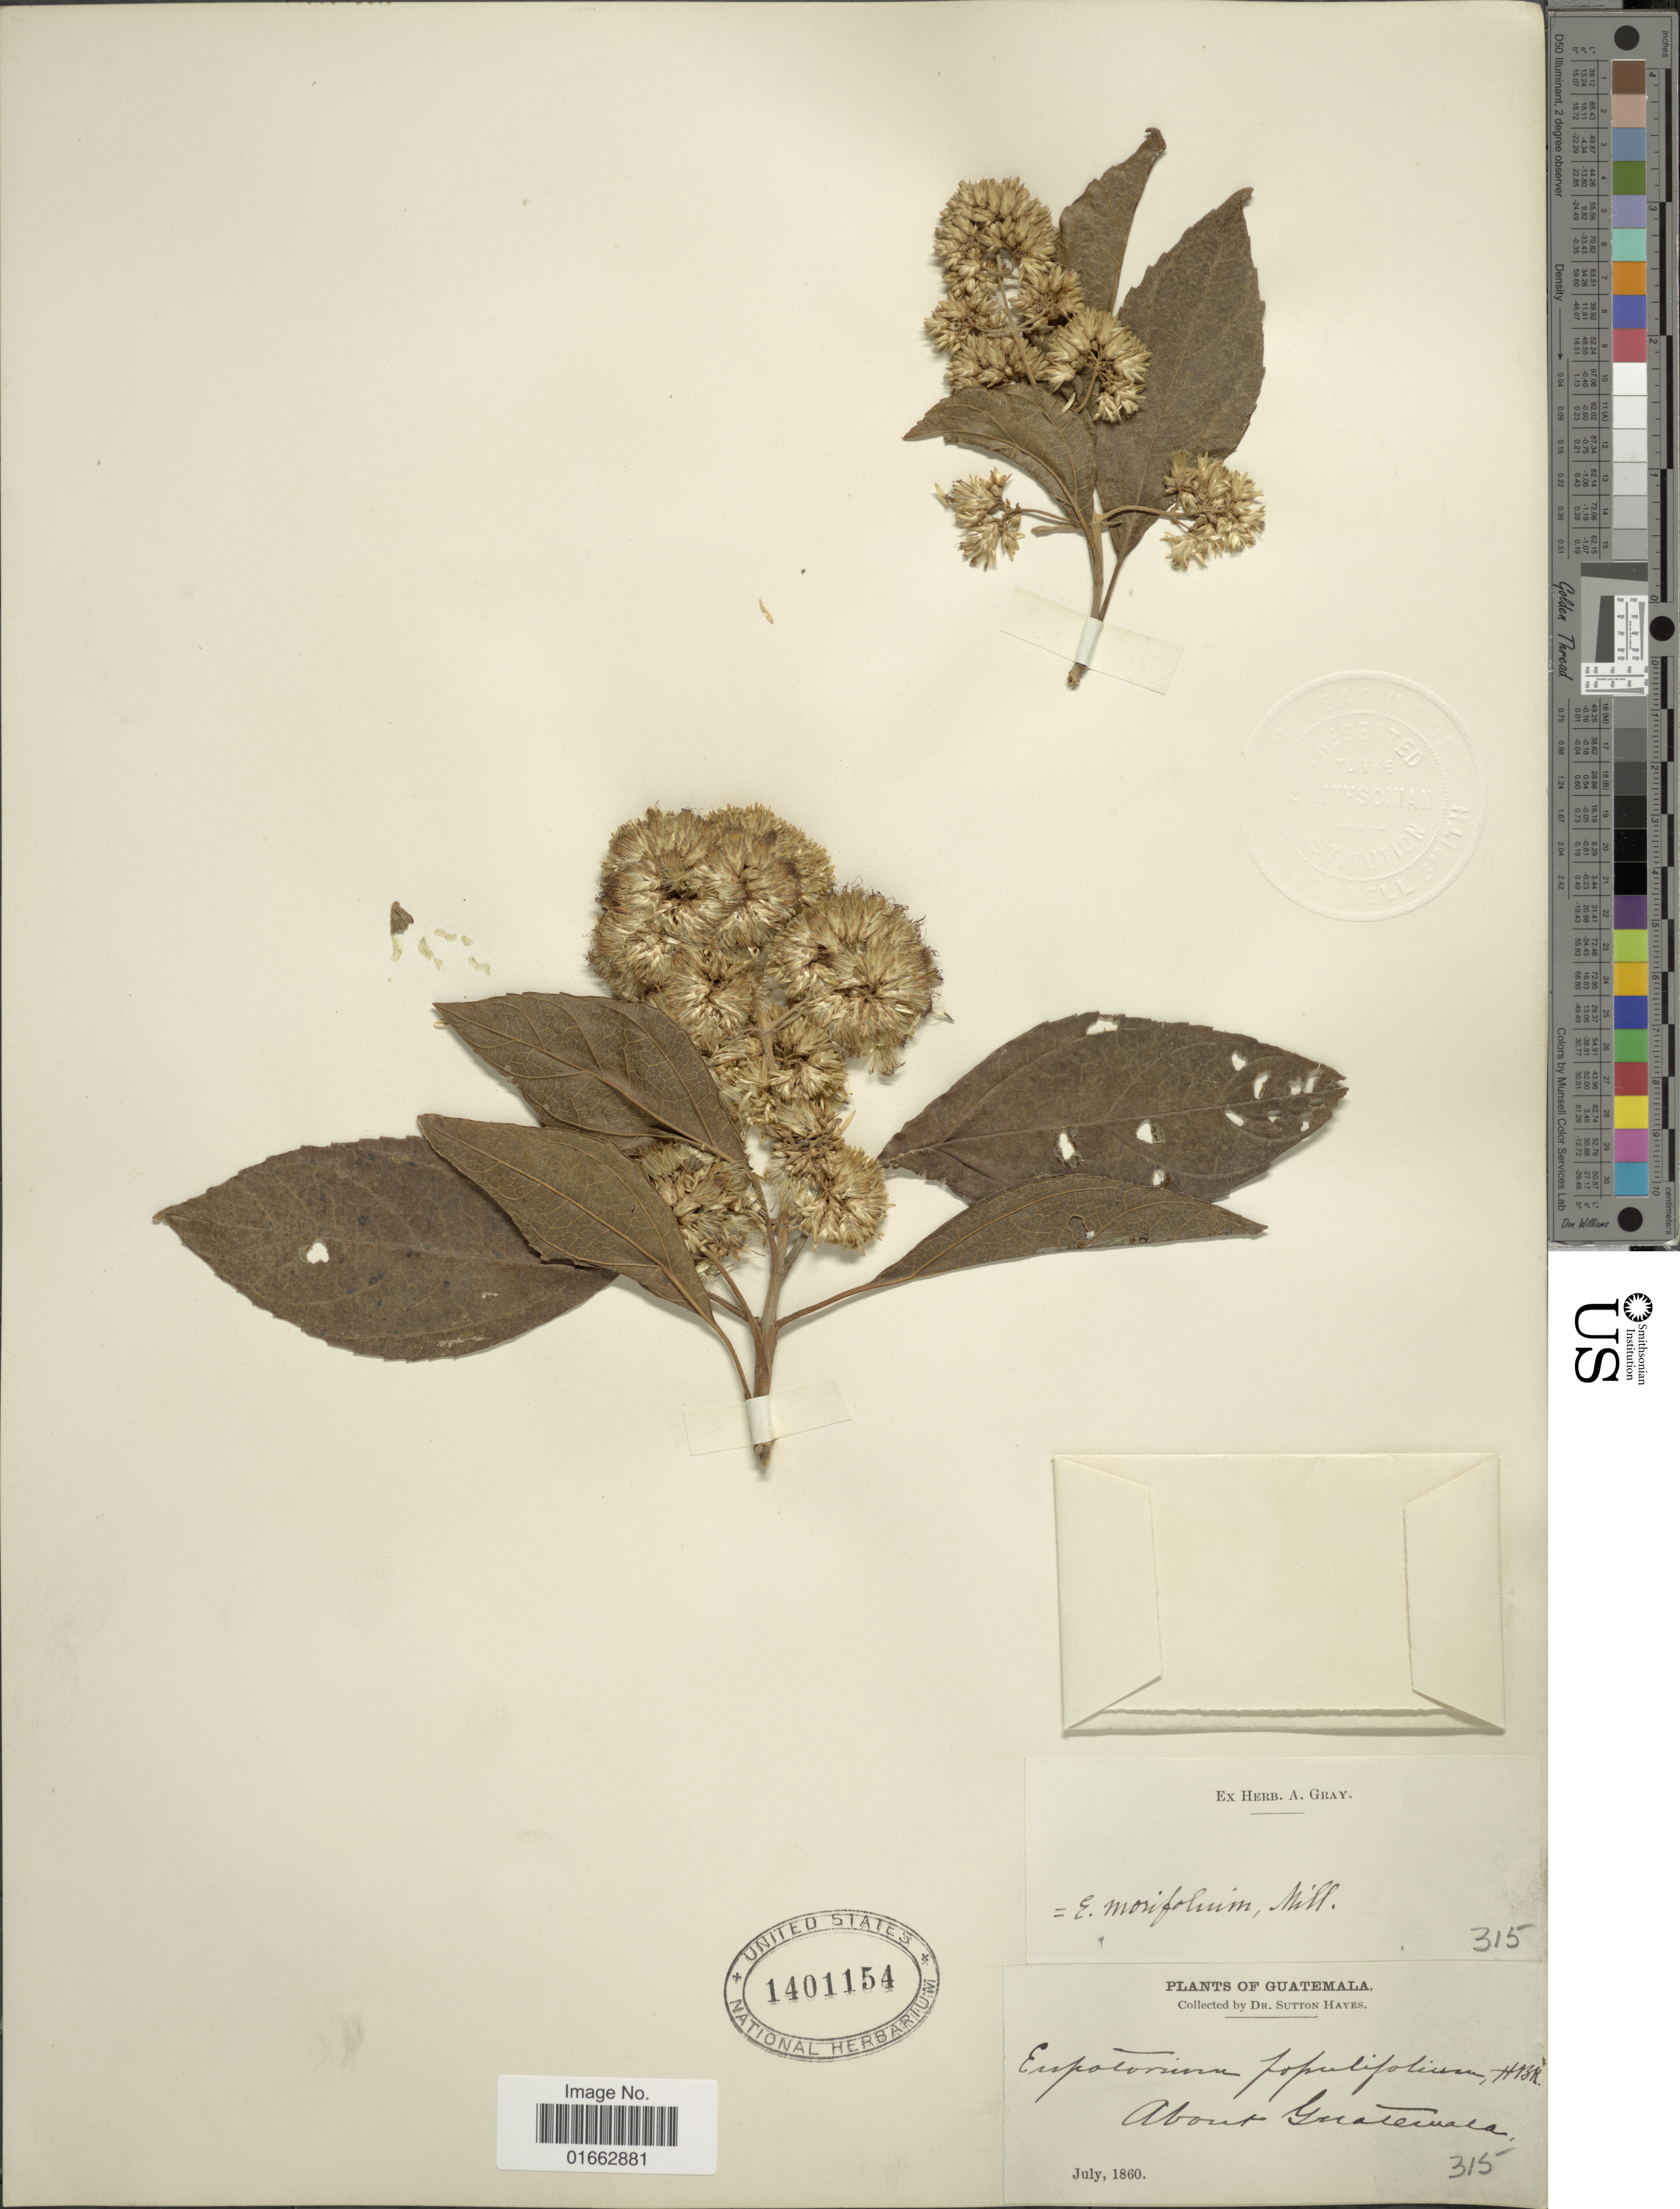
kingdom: Plantae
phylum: Tracheophyta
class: Magnoliopsida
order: Asterales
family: Asteraceae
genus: Critonia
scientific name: Critonia morifolia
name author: (Mill.) R.M. King & H. Rob.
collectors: S. Hayes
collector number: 315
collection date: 1860-07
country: Guatemala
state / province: Guatemala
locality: About Guatemala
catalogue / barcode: US 1401154